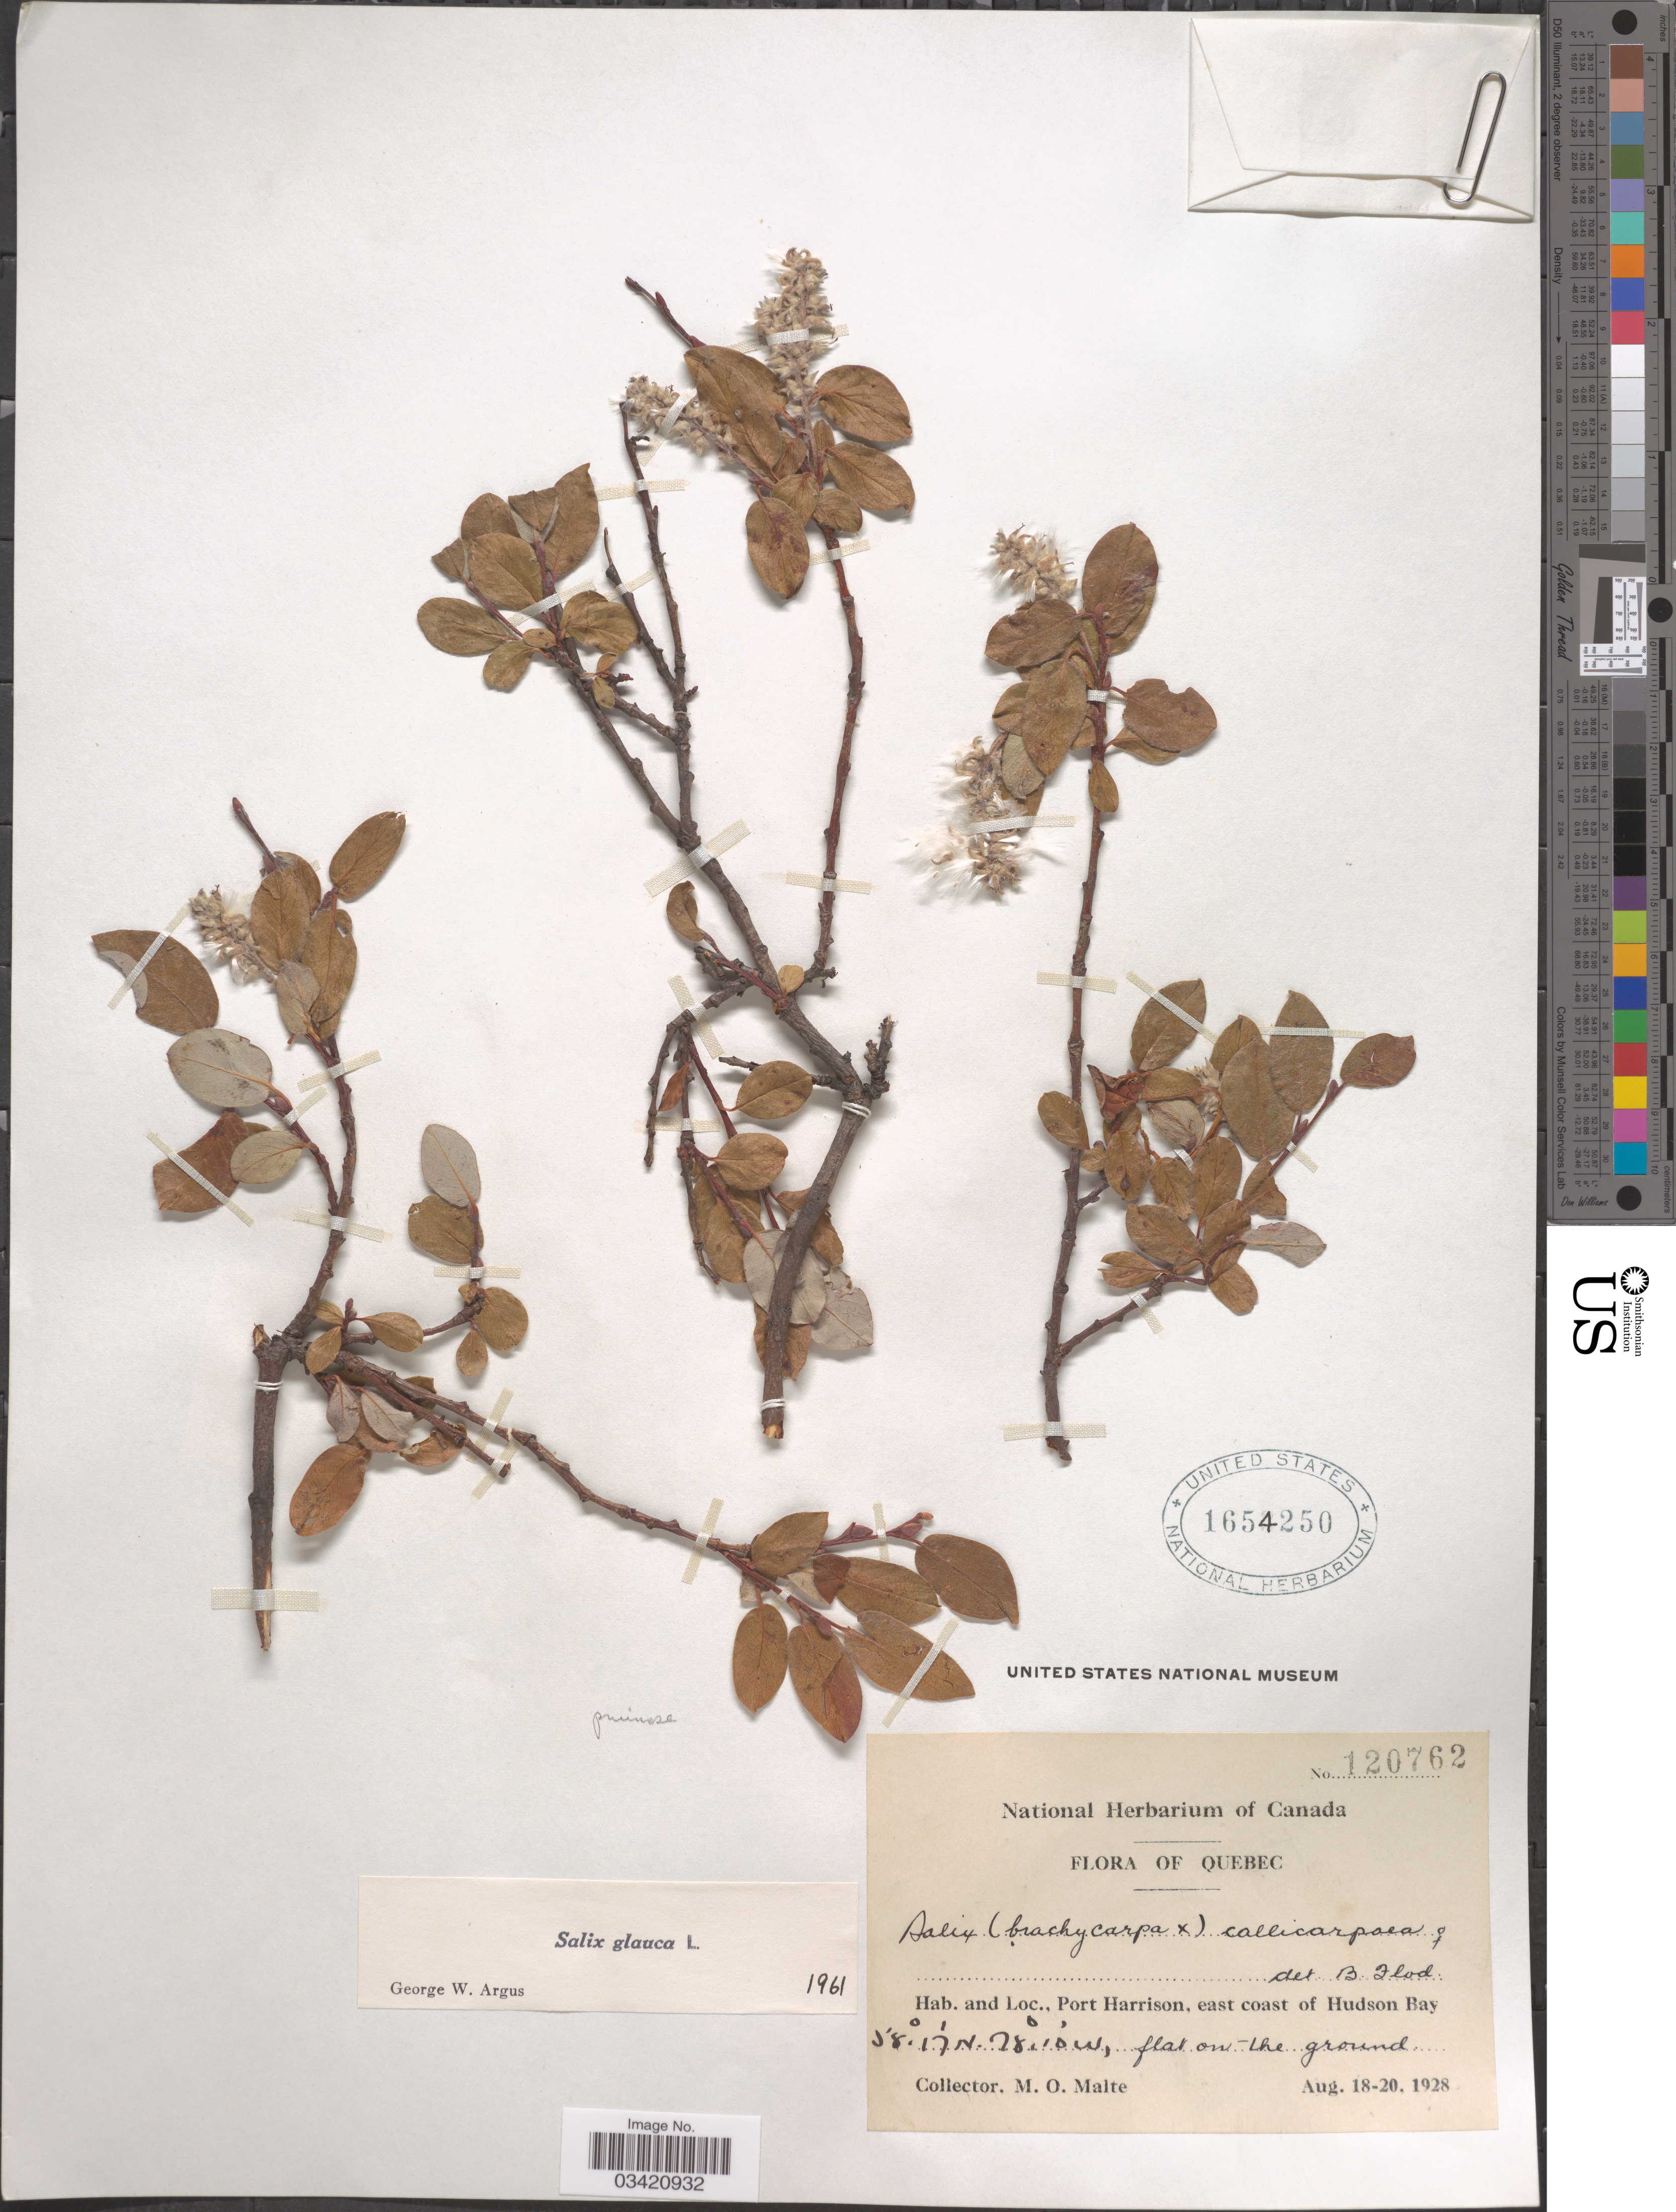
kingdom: Plantae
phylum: Tracheophyta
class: Magnoliopsida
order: Malpighiales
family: Salicaceae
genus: Salix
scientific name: Salix glauca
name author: L.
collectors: M. O. Malte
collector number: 120762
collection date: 1928-08-18/1928-08-20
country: Canada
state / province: Quebec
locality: Port Harrison, east coast of Hudson Bay.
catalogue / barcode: US 1654250